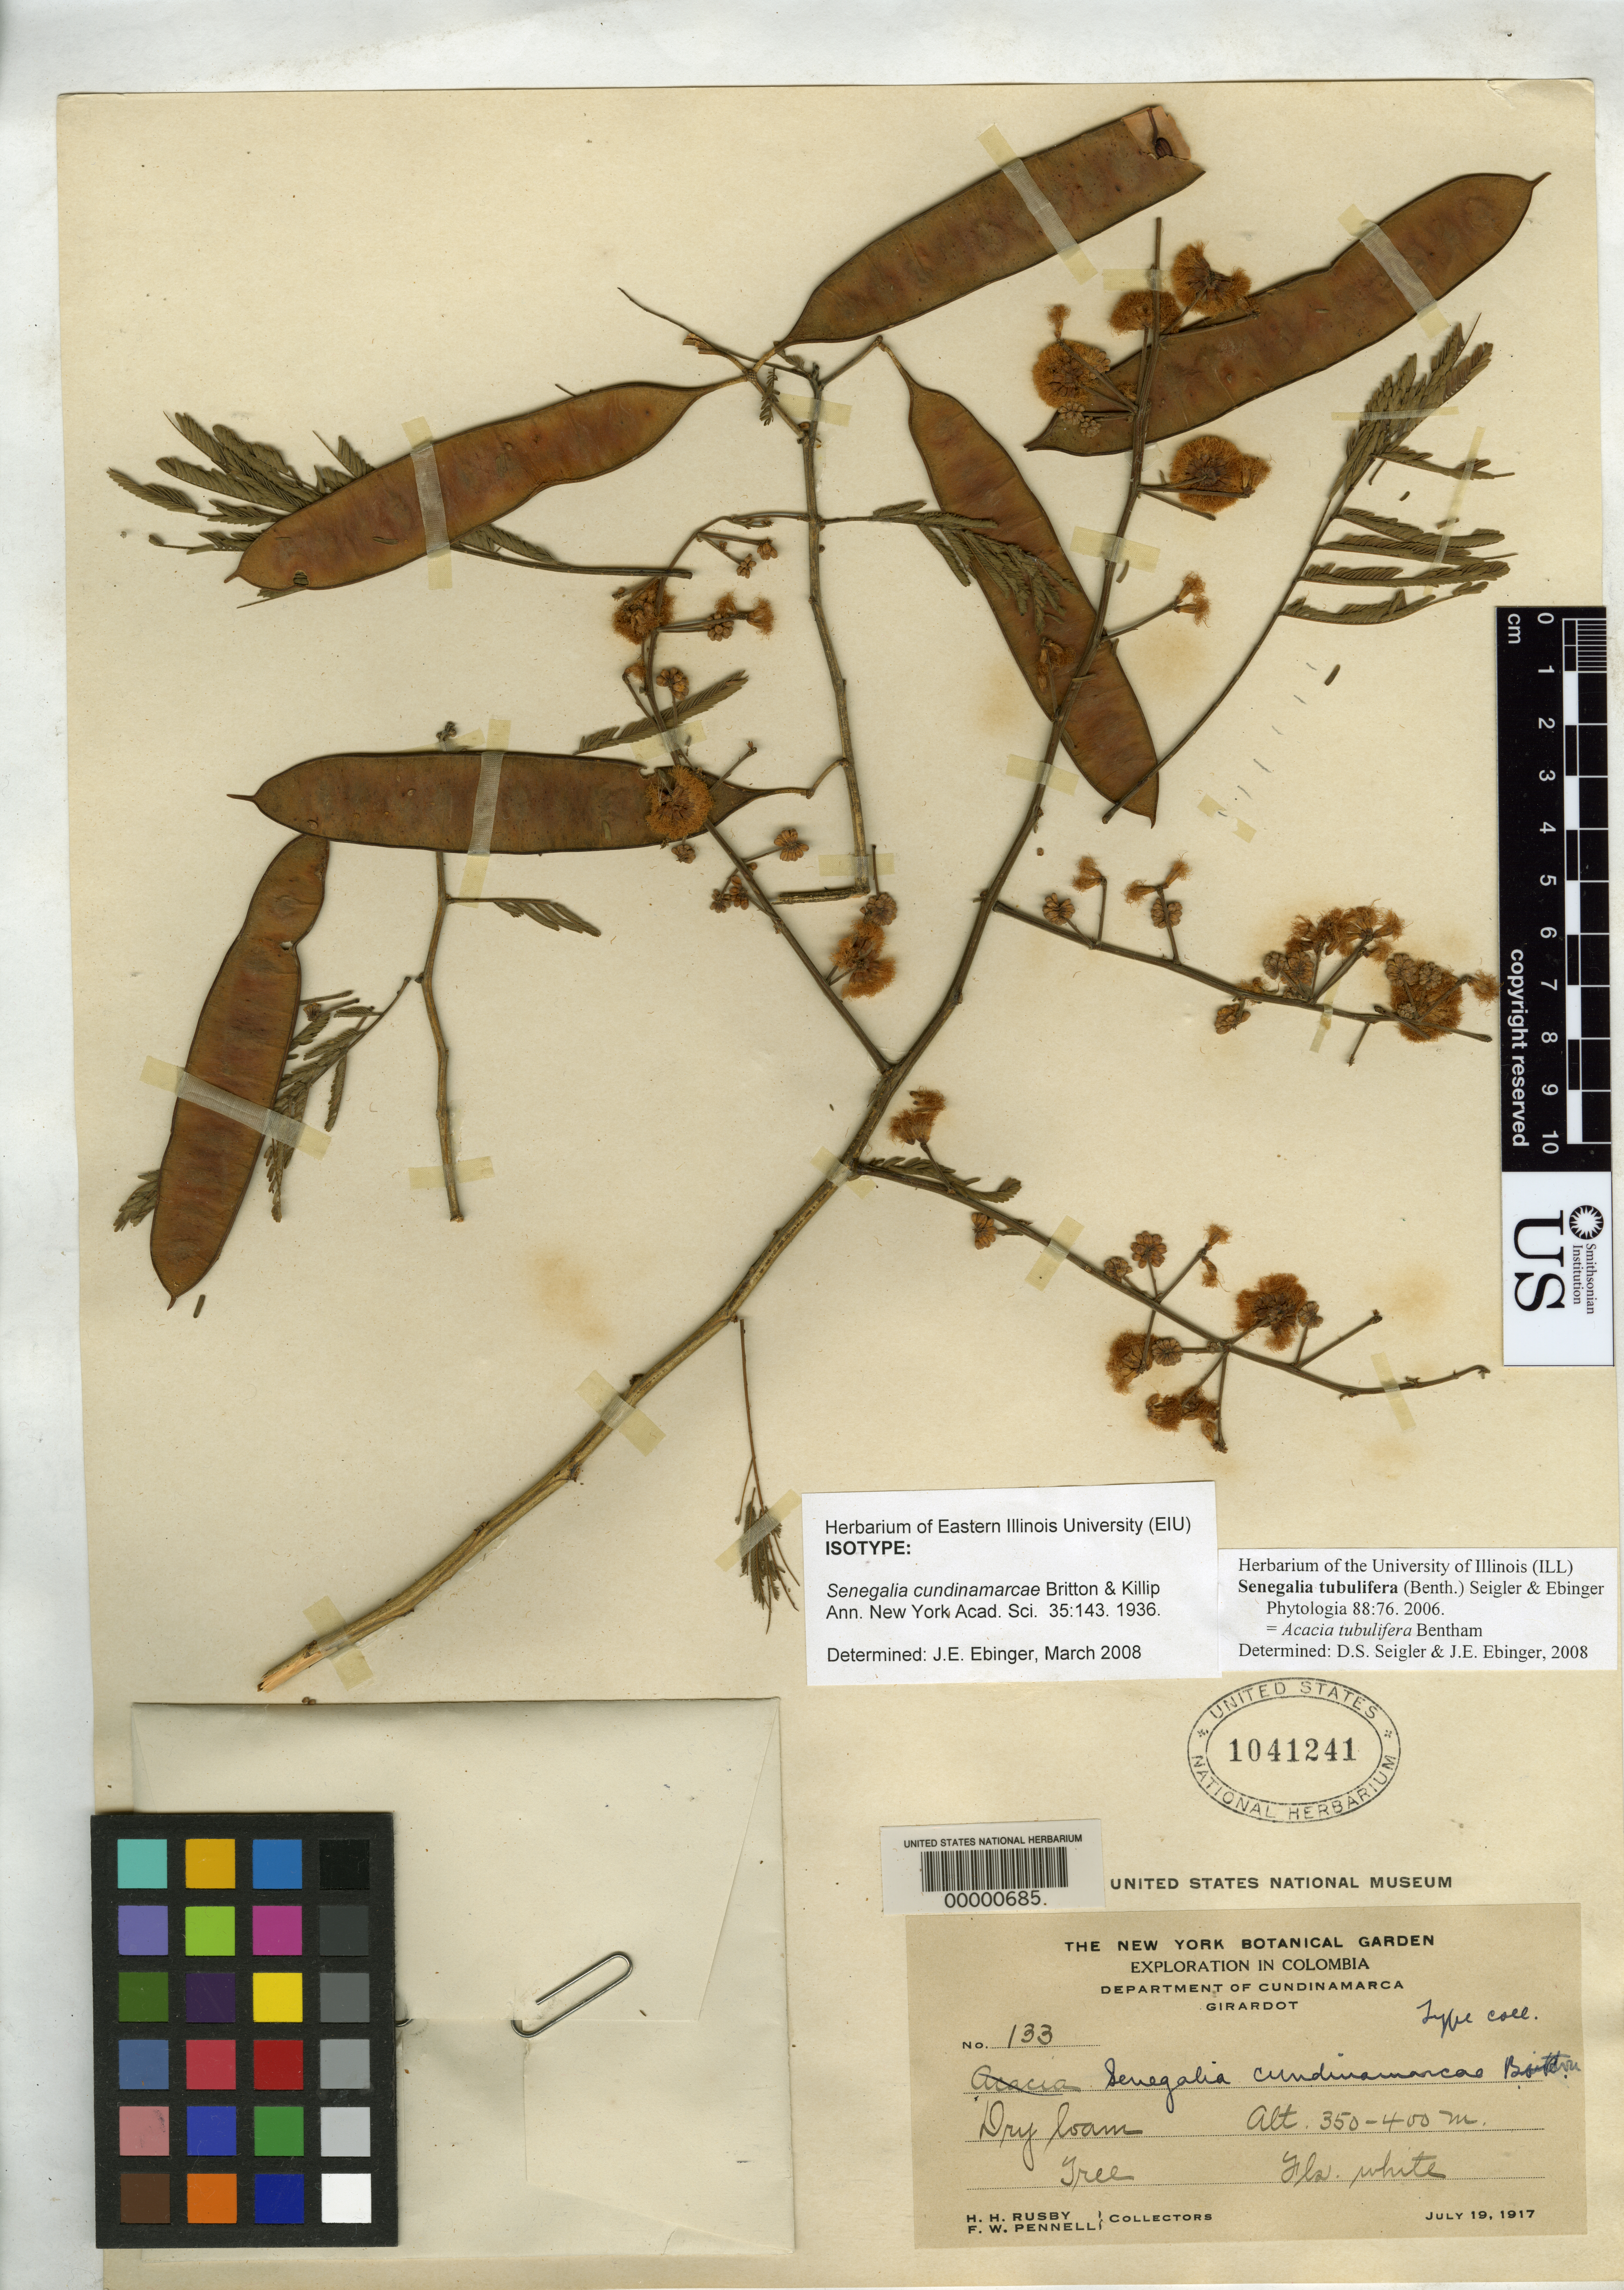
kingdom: Plantae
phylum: Tracheophyta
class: Magnoliopsida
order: Fabales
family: Fabaceae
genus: Senegalia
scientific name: Senegalia cundinamarcae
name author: Britton & Killip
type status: Isotype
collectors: H. H. Rusby & F. W. Pennell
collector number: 133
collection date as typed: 19 Jul 1914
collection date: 1914-07-19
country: Colombia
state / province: Cundinamarca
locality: Girardot.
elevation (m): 350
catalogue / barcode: US 1041241